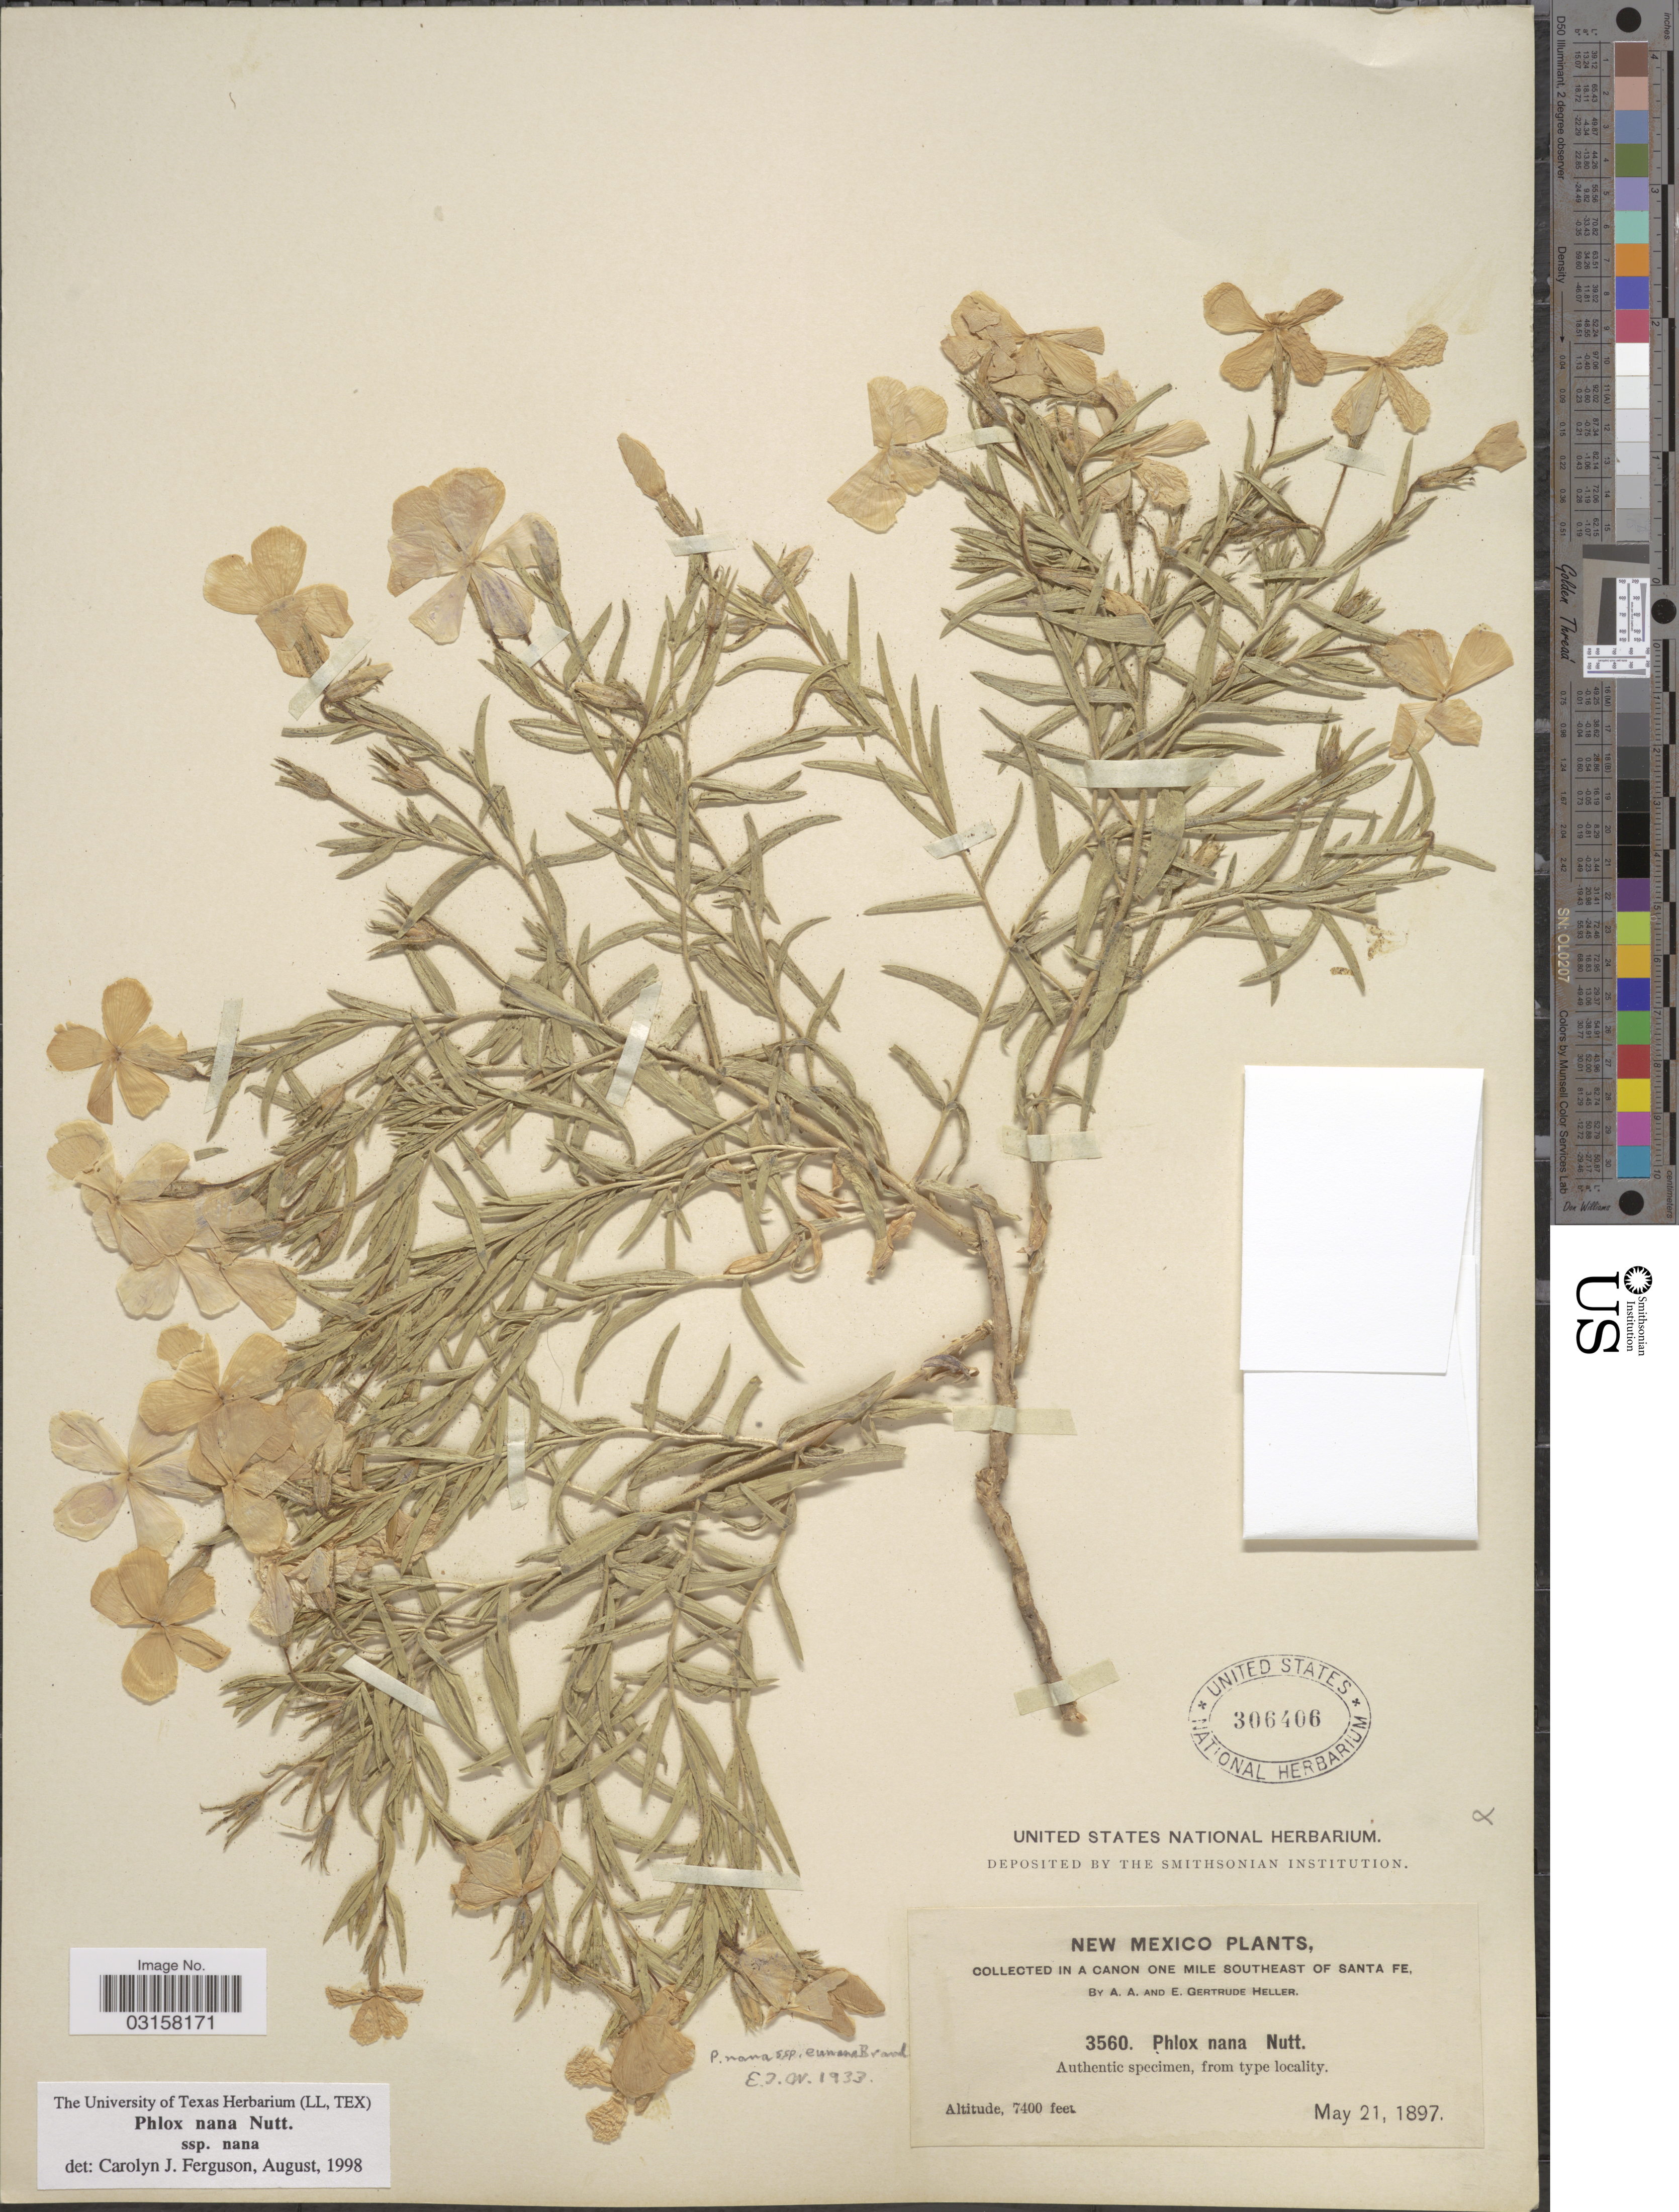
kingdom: Plantae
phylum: Tracheophyta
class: Magnoliopsida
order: Ericales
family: Polemoniaceae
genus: Phlox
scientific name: Phlox nana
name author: Nutt.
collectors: A. A. Heller & E. G. Heller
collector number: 3560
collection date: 1897-05-21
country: United States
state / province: New Mexico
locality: In a canon one mile southeast of Santa Fe.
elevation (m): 2256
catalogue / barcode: US 306406